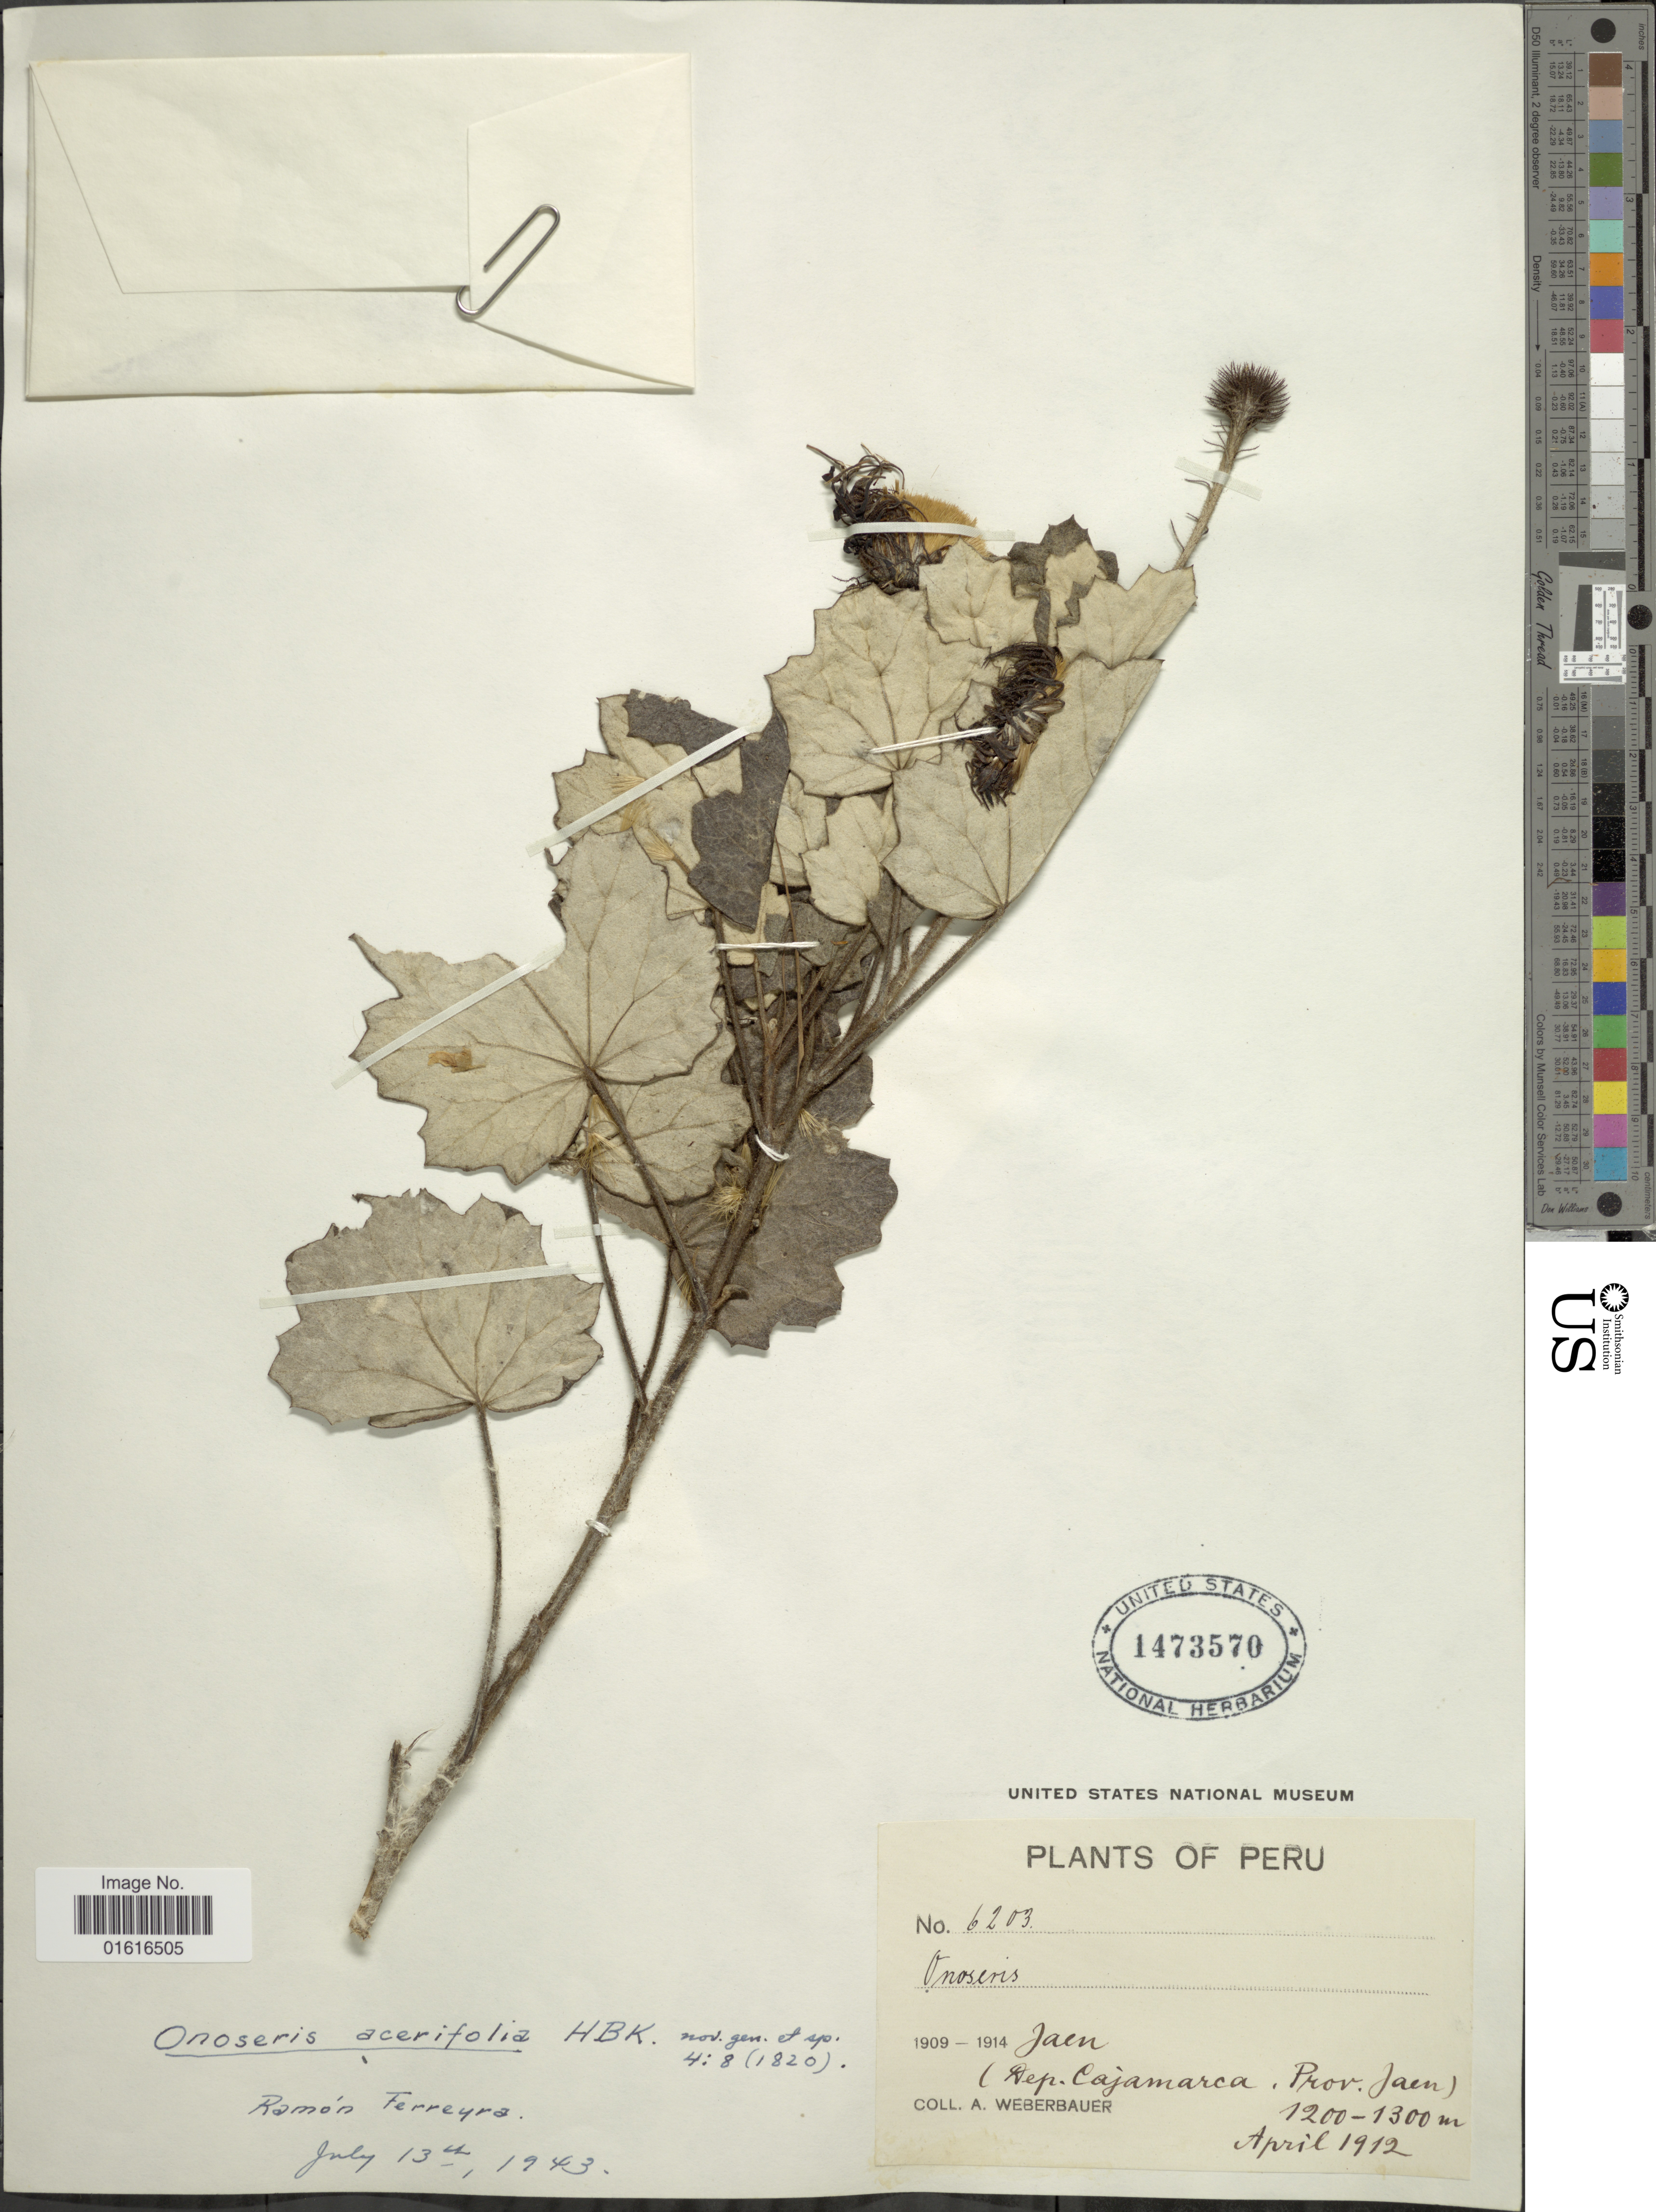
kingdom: Plantae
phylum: Tracheophyta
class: Magnoliopsida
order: Asterales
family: Asteraceae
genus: Onoseris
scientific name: Onoseris acerifolia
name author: Kunth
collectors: A. Weberbauer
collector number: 6203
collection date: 1912-12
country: Peru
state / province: Cajamarca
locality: Jaen, Prov. Jaen [unsure placement]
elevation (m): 1200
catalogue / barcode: US 1473570